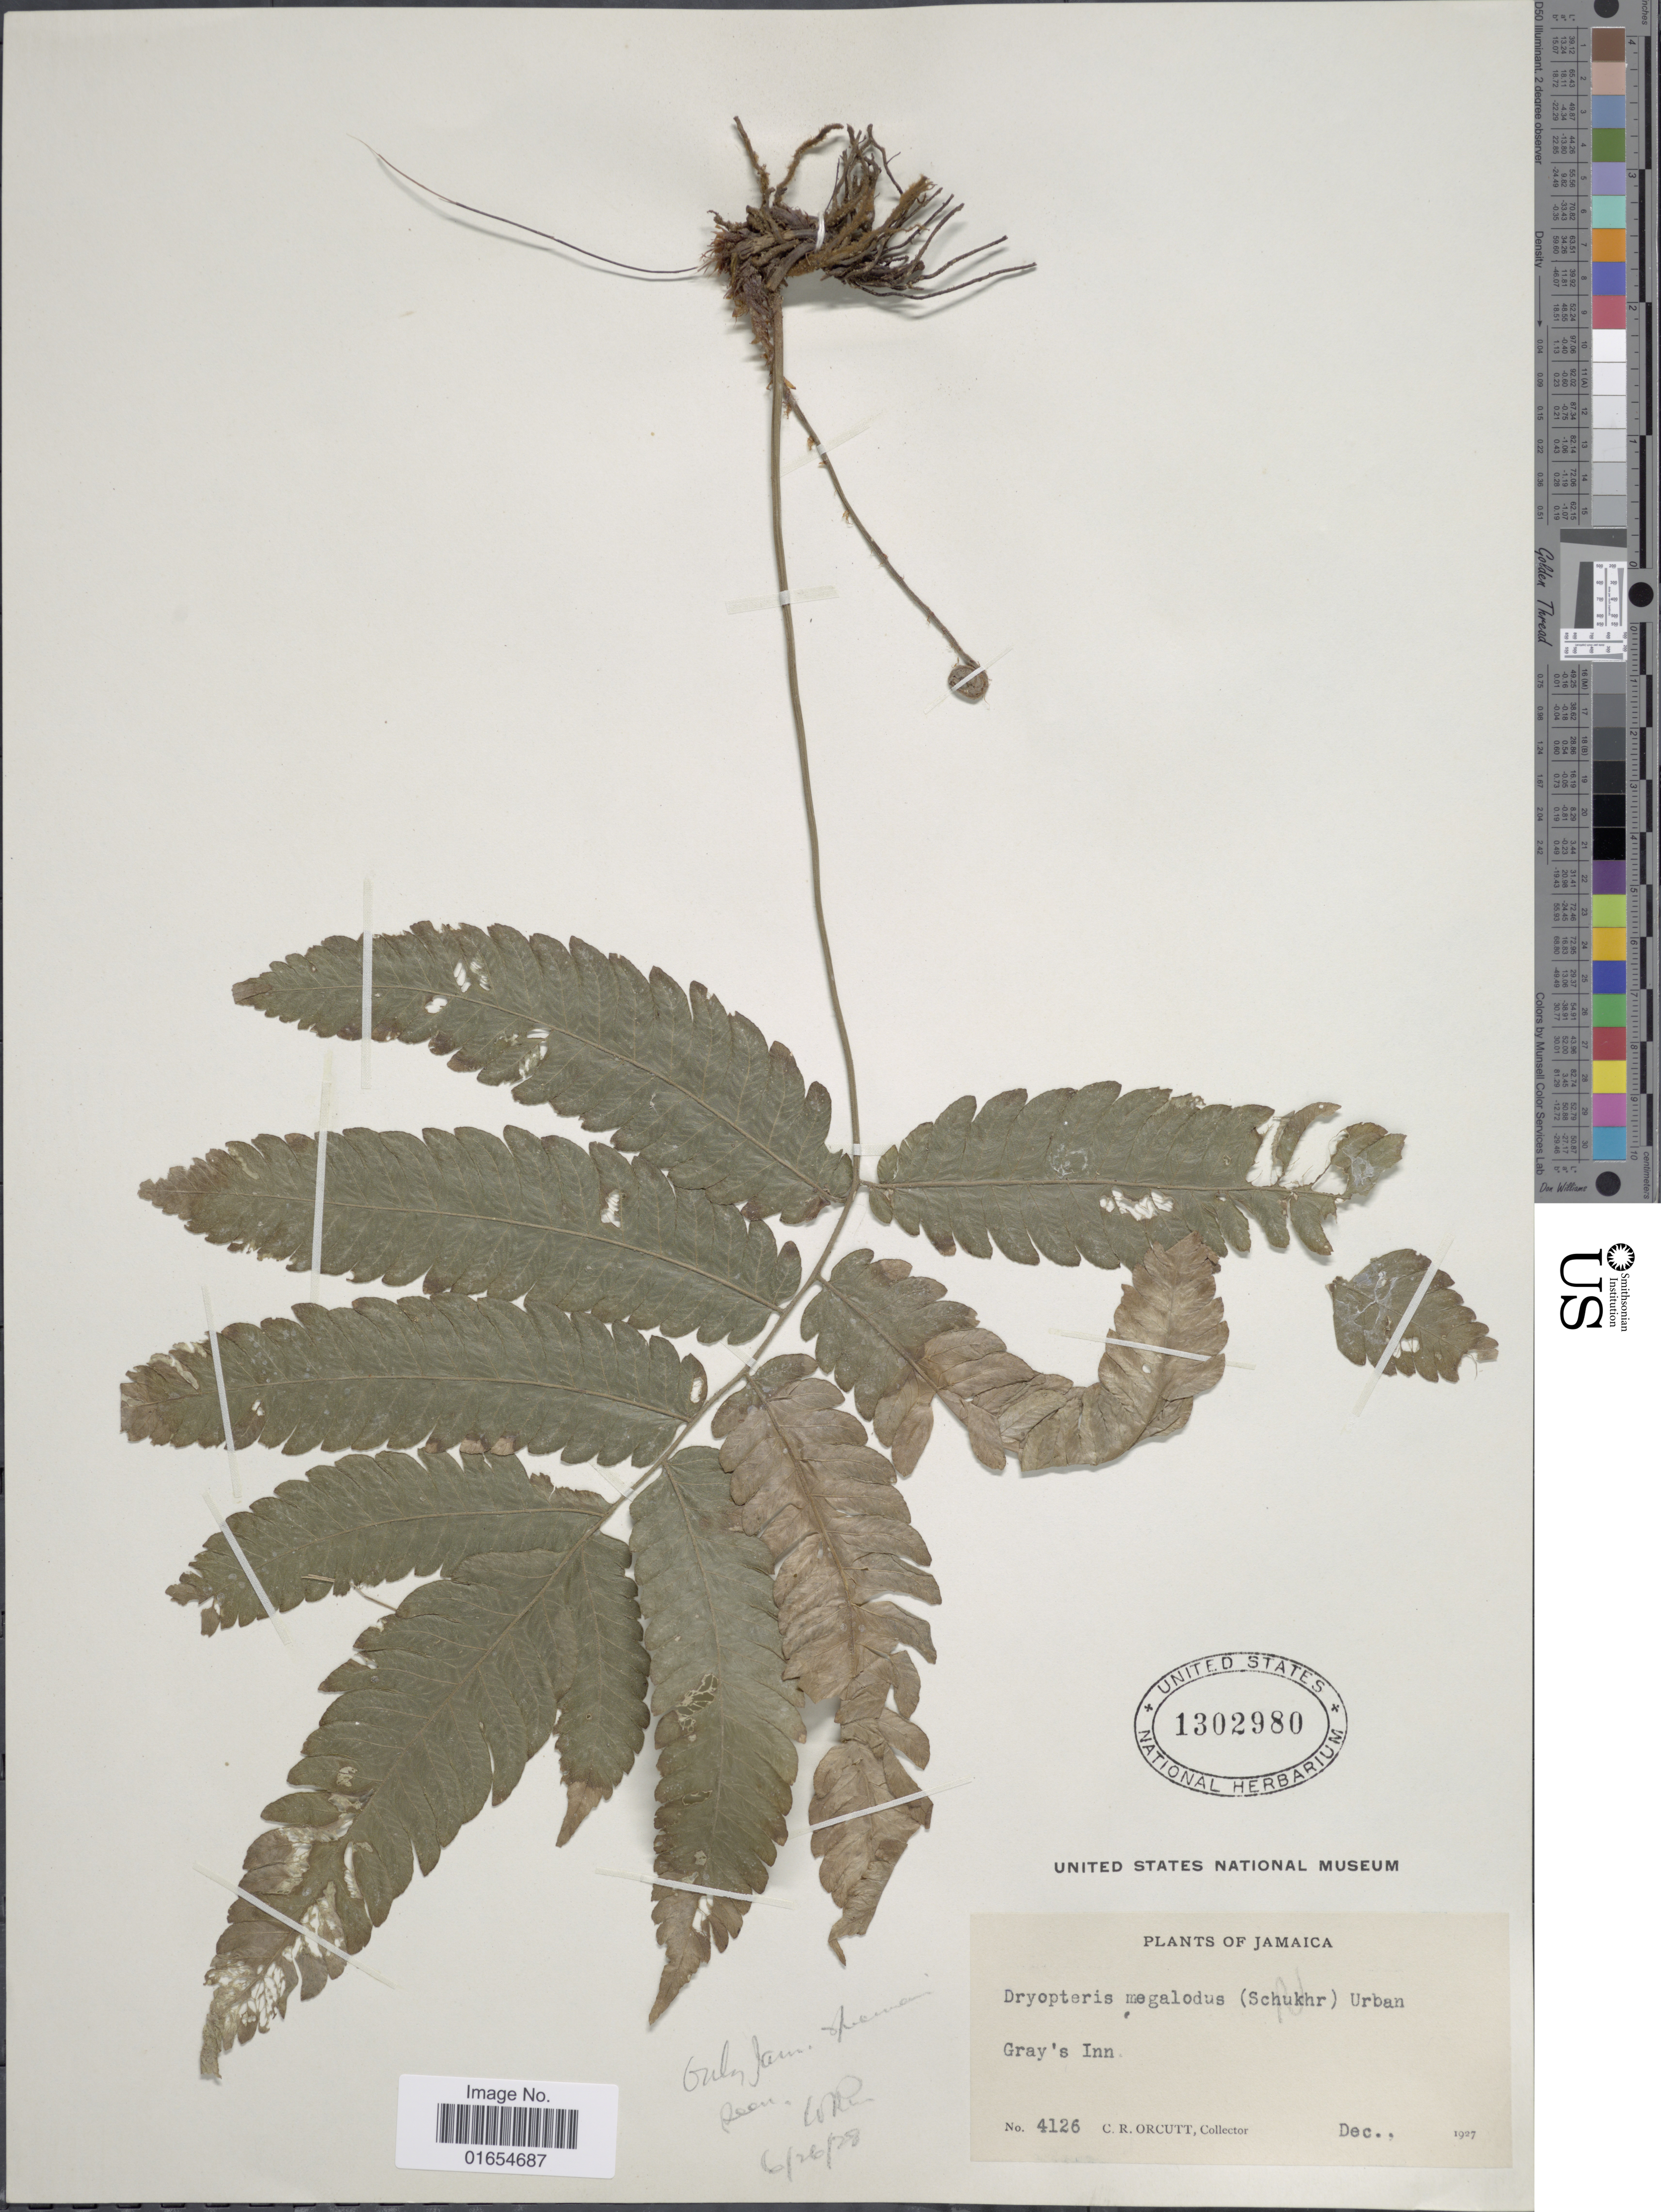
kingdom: Plantae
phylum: Tracheophyta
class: Polypodiopsida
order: Polypodiales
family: Thelypteridaceae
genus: Goniopteris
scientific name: Goniopteris pennata (Poir.) comb. nov., ined 2015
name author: (Poir.)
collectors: C. R. Orcutt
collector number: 4126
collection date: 1927-12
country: Jamaica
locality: Gray's Inn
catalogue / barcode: US 1302980